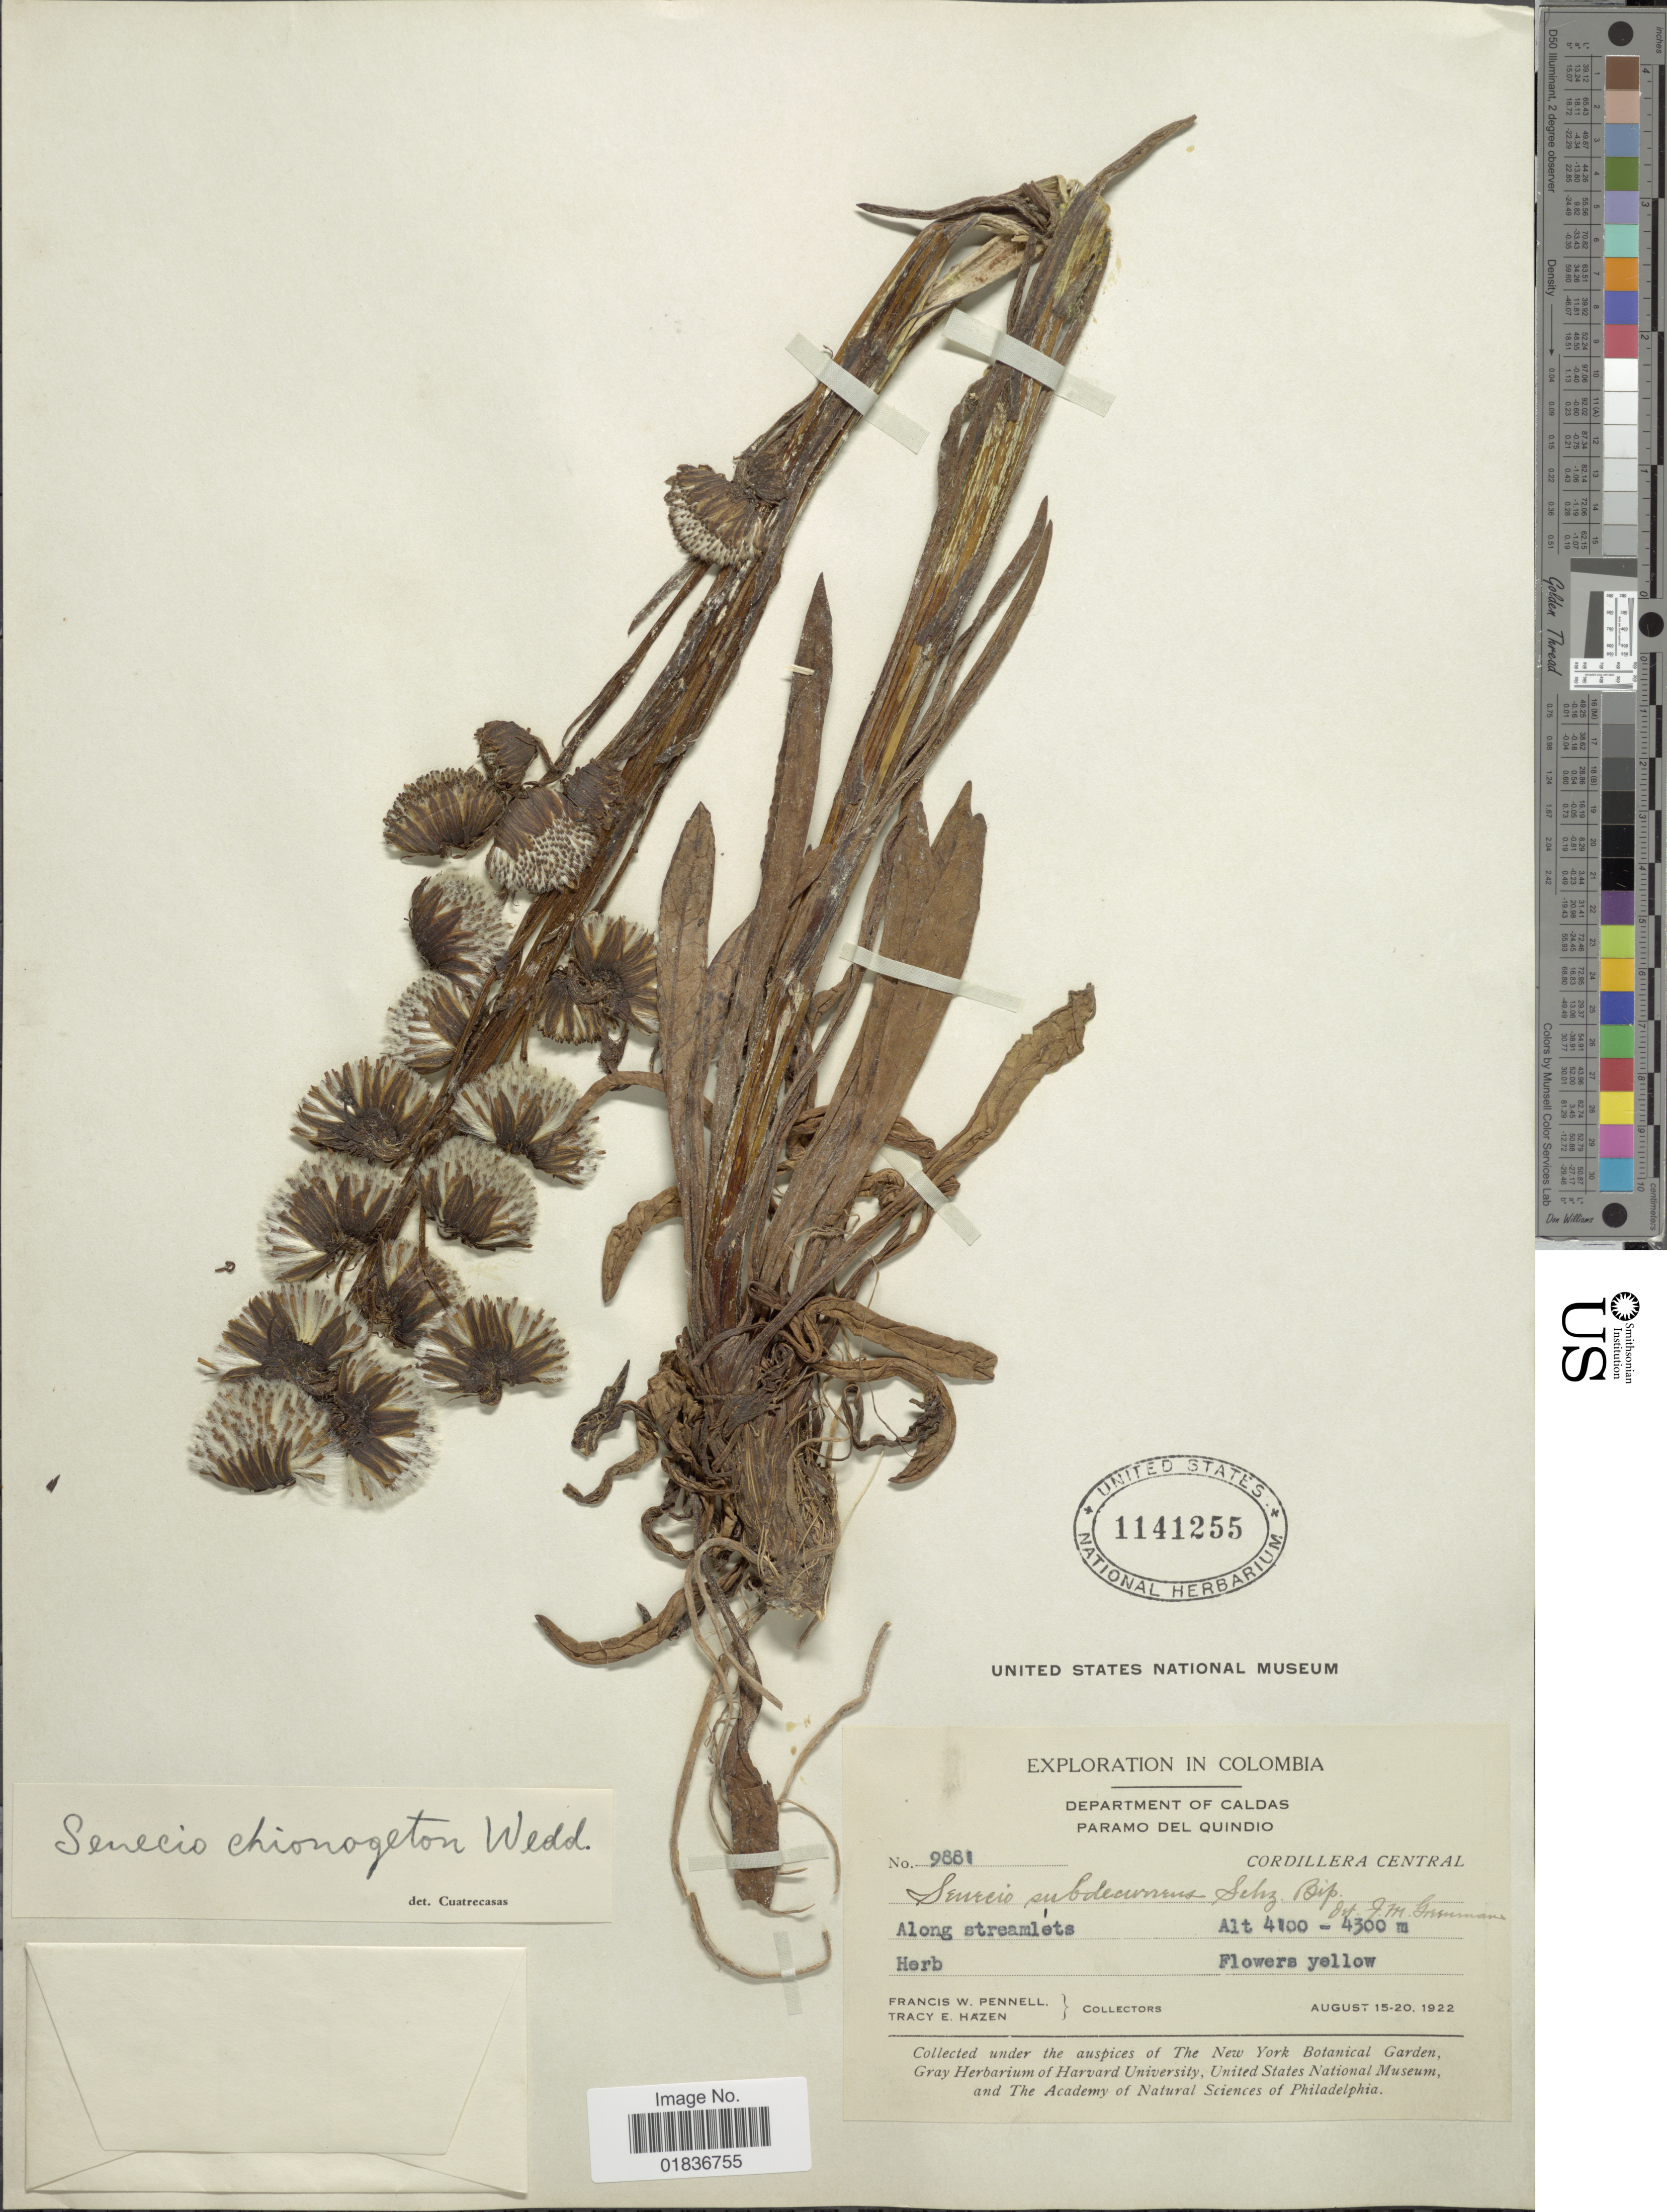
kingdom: Plantae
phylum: Tracheophyta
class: Magnoliopsida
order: Asterales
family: Asteraceae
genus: Senecio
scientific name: Senecio tephrosioides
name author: Turcz.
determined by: Salomon, Luciana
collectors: F. W. Pennell & T. E. Hazen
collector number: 9881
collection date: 1922-08-15/1922-08-20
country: Colombia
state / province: Caldas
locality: Department of Caldas. Paramo del Quindio. Cordillera Central.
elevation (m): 4100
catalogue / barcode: US 1141255